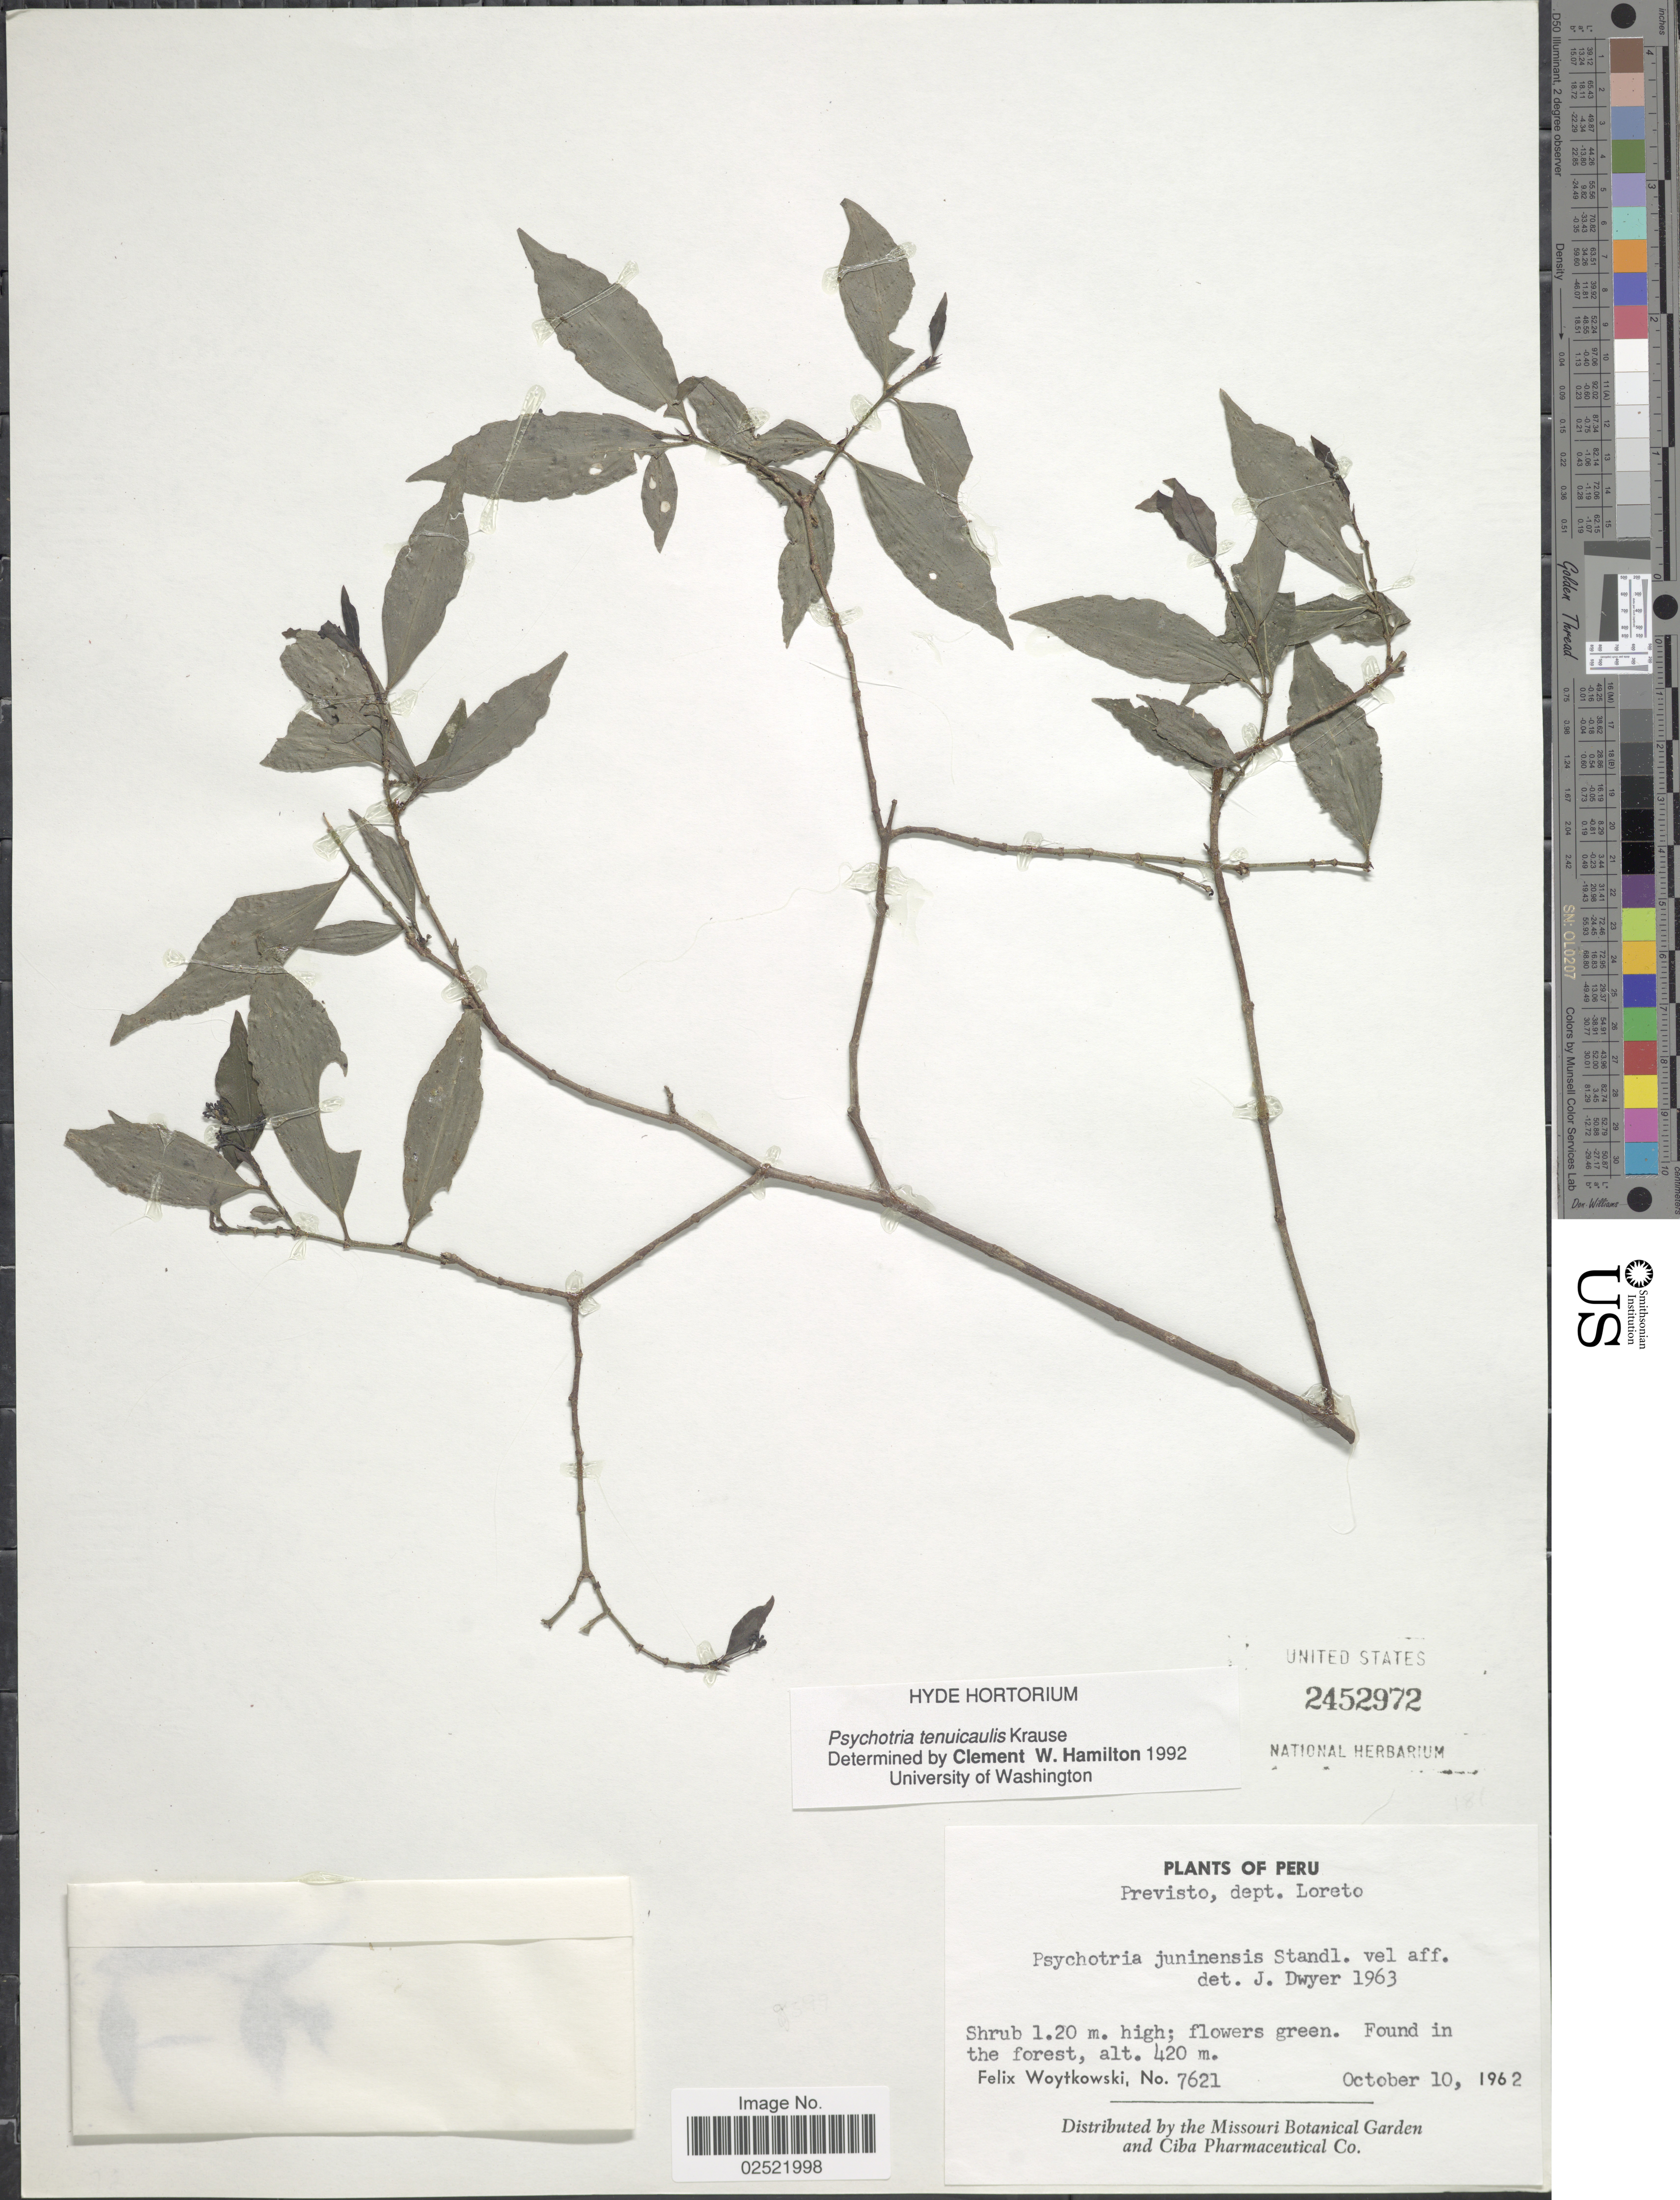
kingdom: Plantae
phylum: Tracheophyta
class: Magnoliopsida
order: Gentianales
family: Rubiaceae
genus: Psychotria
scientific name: Psychotria tenuicaulis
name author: K. Krause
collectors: F. Woytkowski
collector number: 7621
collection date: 1962-10-10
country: Peru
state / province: Loreto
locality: Previsto, dept. Loreto.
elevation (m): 420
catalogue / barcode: US 2452972